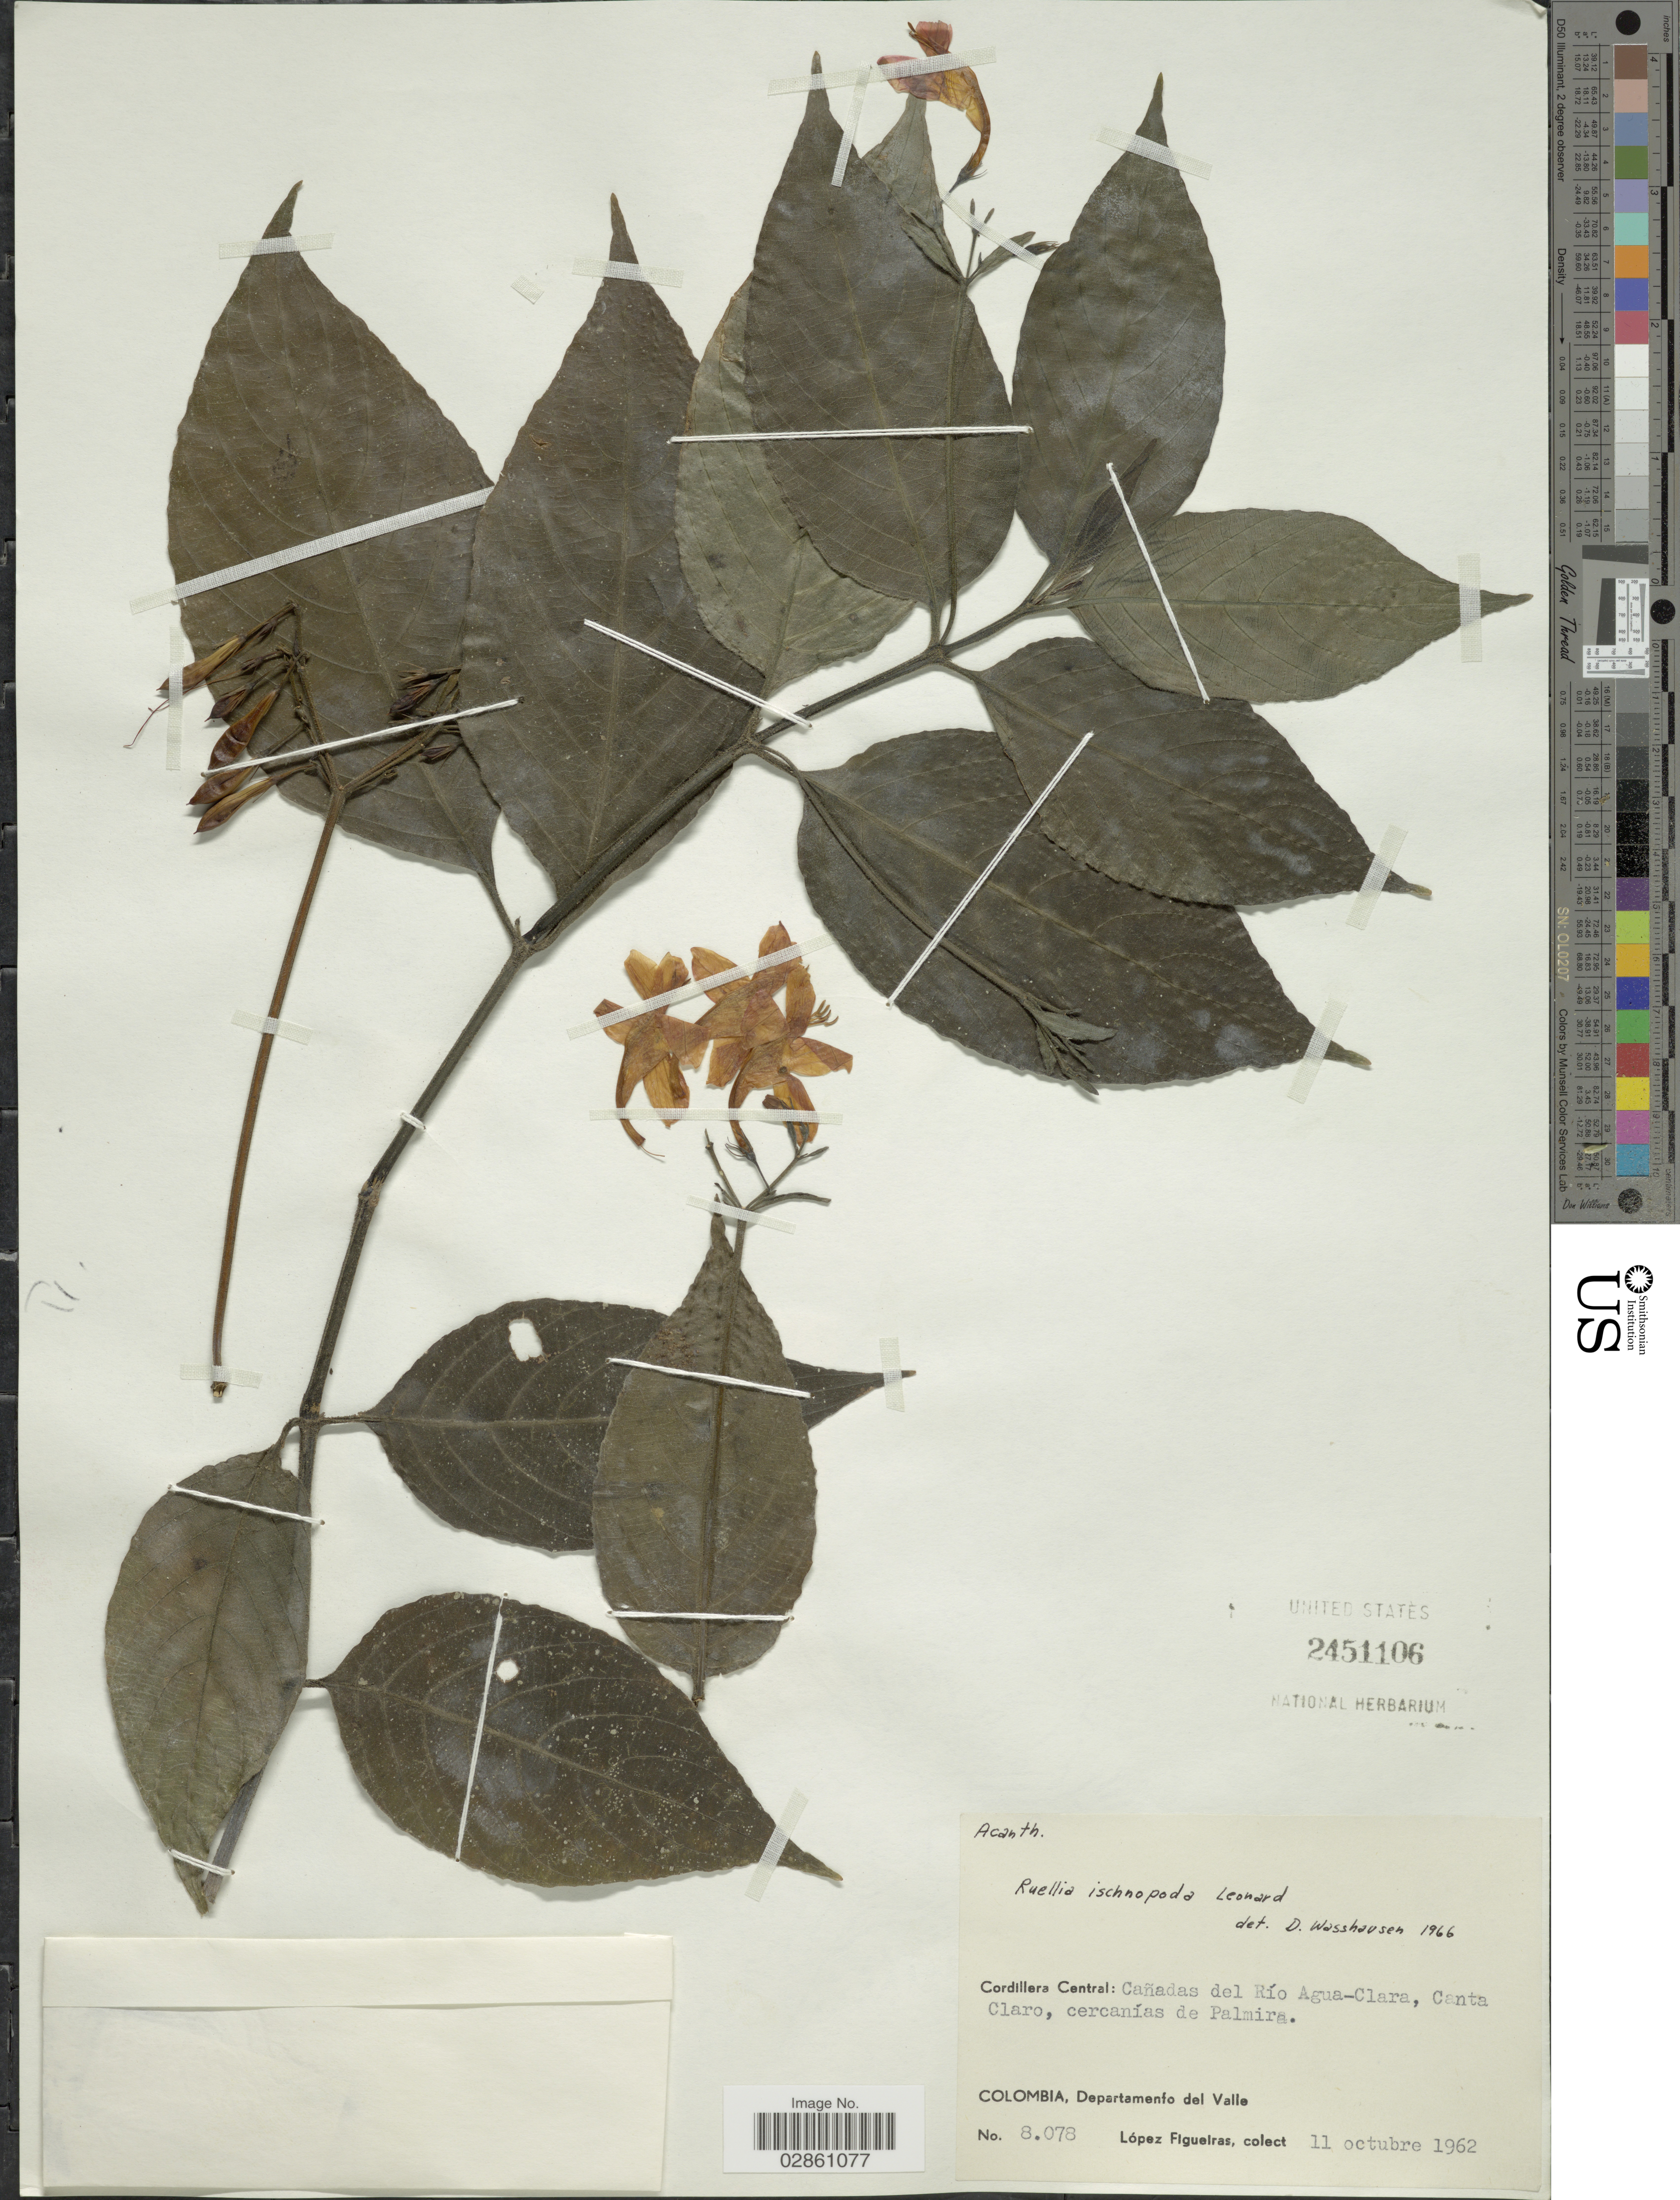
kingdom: Plantae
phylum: Tracheophyta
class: Magnoliopsida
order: Lamiales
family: Acanthaceae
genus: Ruellia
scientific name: Ruellia ischnopoda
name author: Leonard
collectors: M. López Figueiras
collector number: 8078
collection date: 1962-10-11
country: Colombia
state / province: Valle del Cauca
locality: Cordillera Central: Cañadas del Río Agua-Clara, Canta Claro. Departamento del Valle.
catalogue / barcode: US 2451106